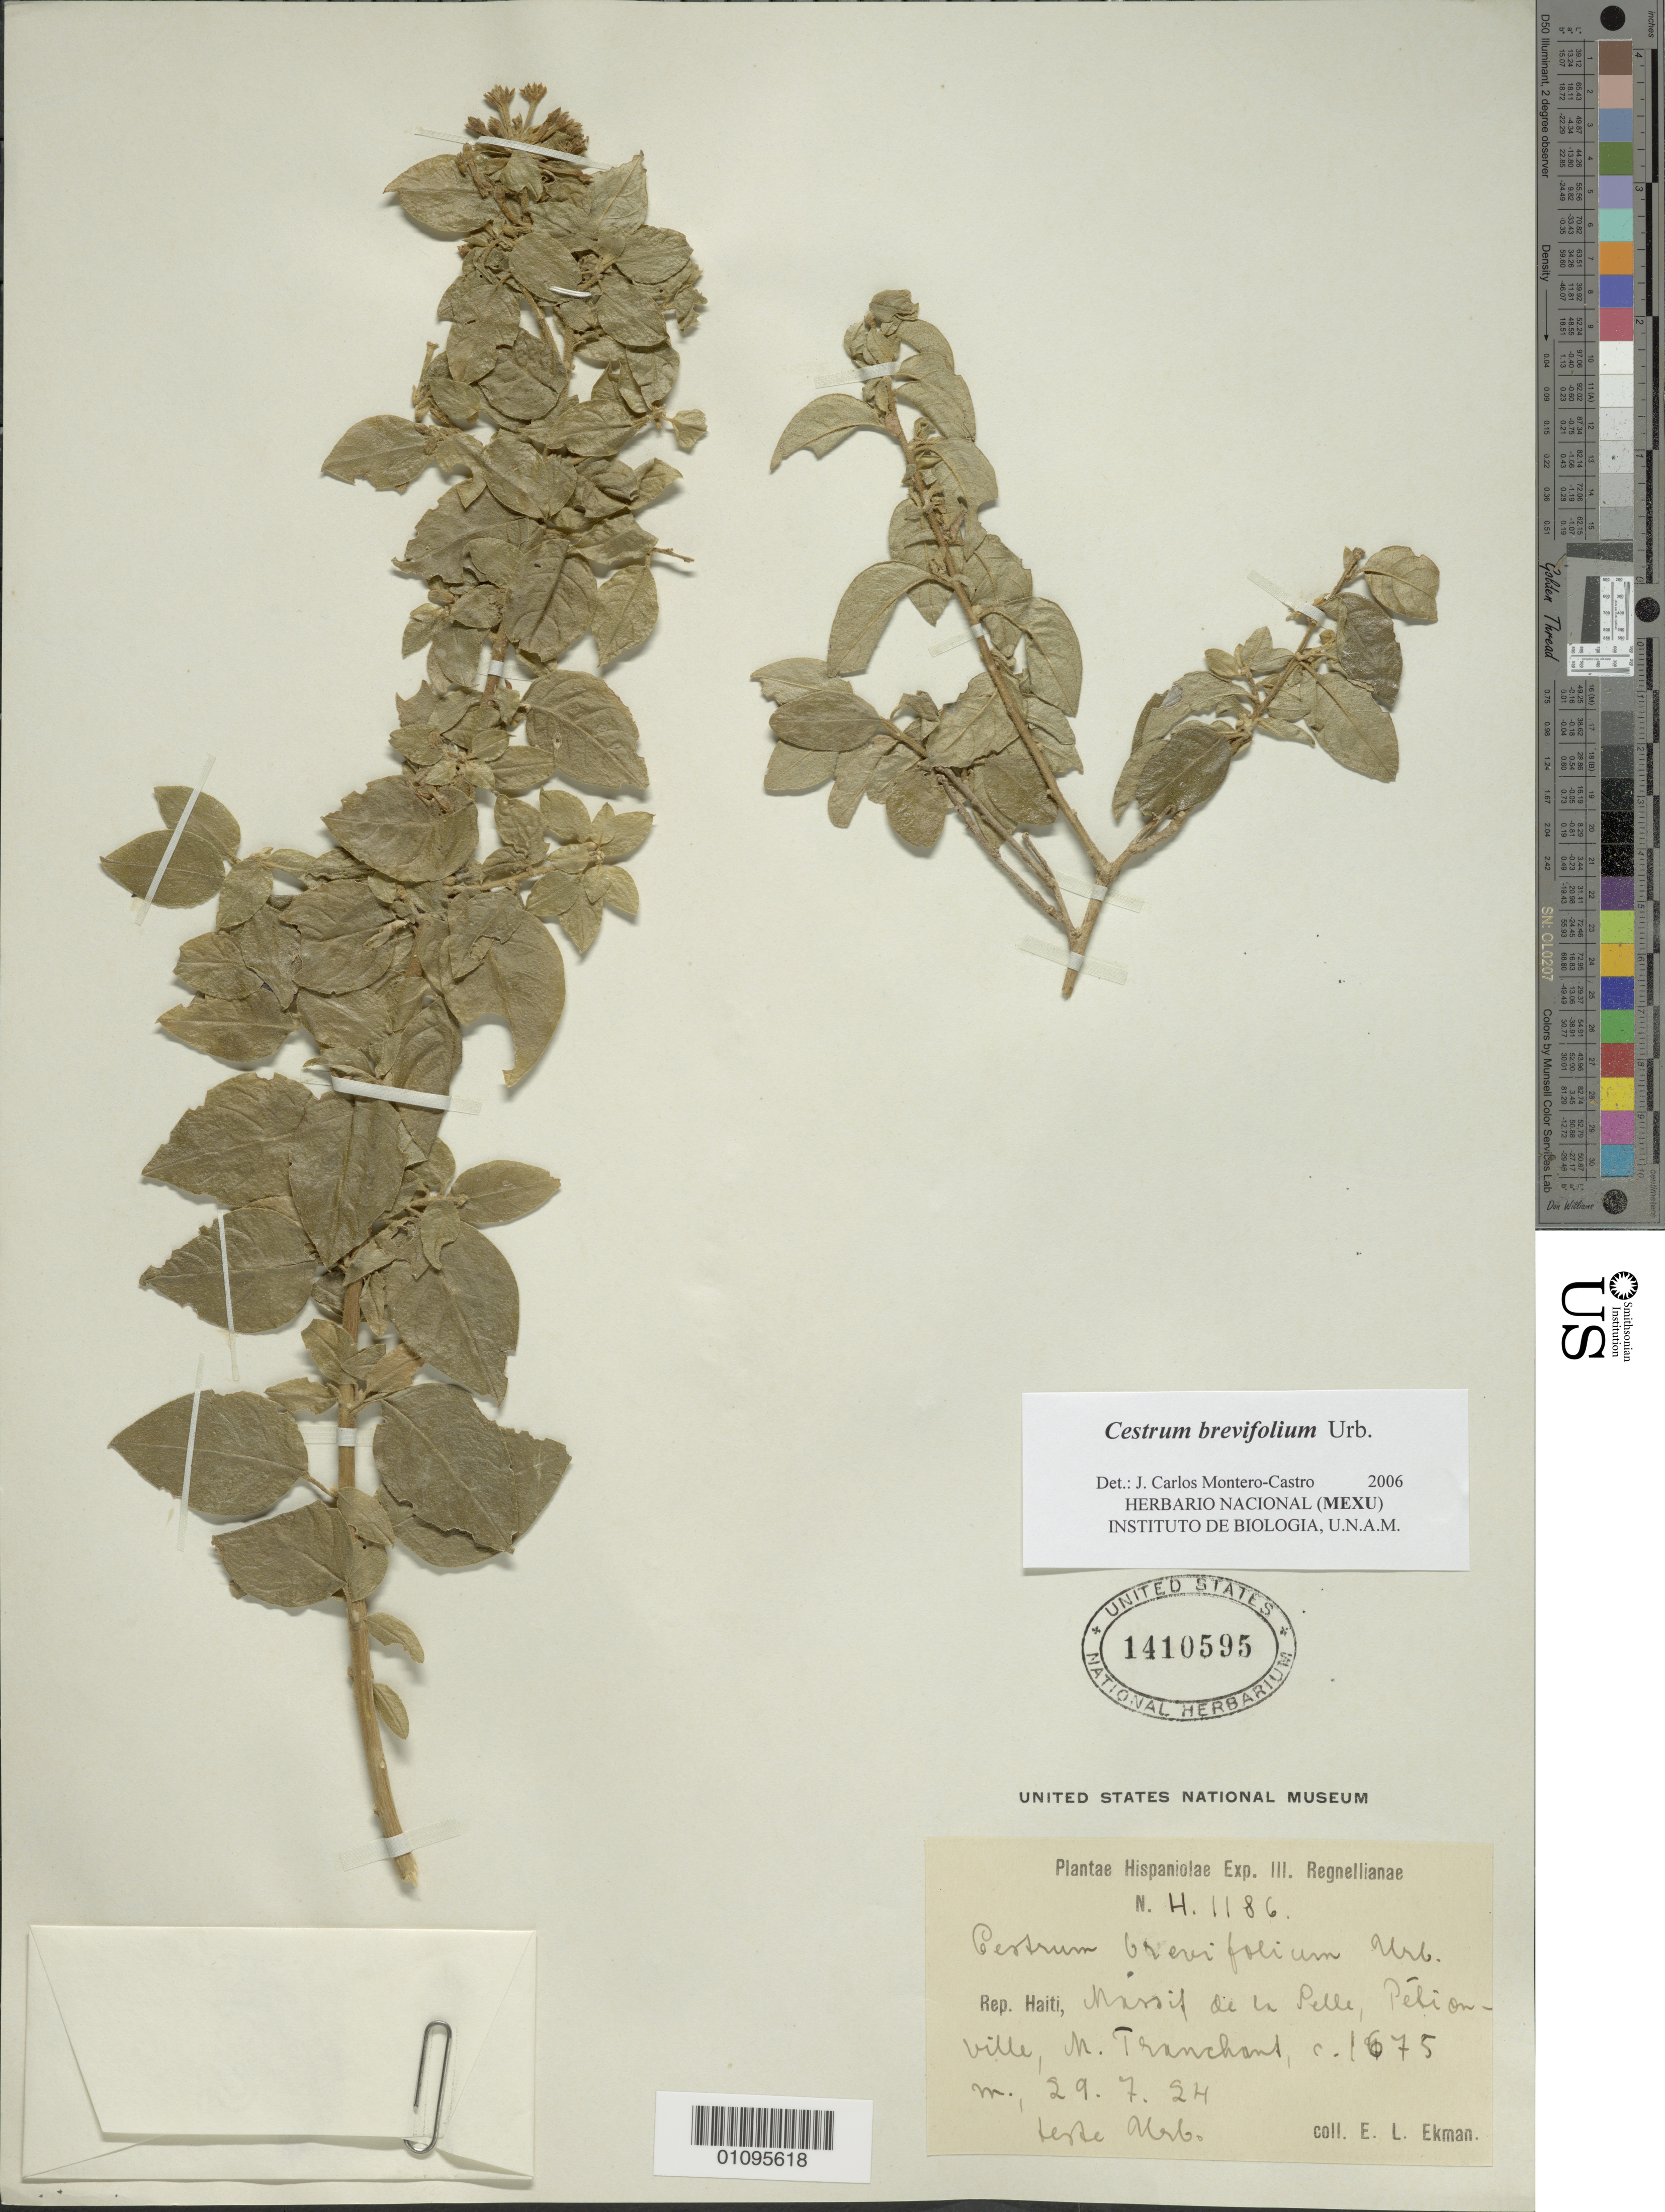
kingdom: Plantae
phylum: Tracheophyta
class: Magnoliopsida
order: Solanales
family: Solanaceae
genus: Cestrum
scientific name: Cestrum brevifolium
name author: Urb.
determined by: Montero-Castro, J. C.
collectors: E. L. Ekman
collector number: H 1186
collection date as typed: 29 Jul 1924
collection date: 1924-07-29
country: Haiti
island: Hispaniola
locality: Massif de Selle, Pétioinville, M. Tranchant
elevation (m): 1675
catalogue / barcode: US 1410595